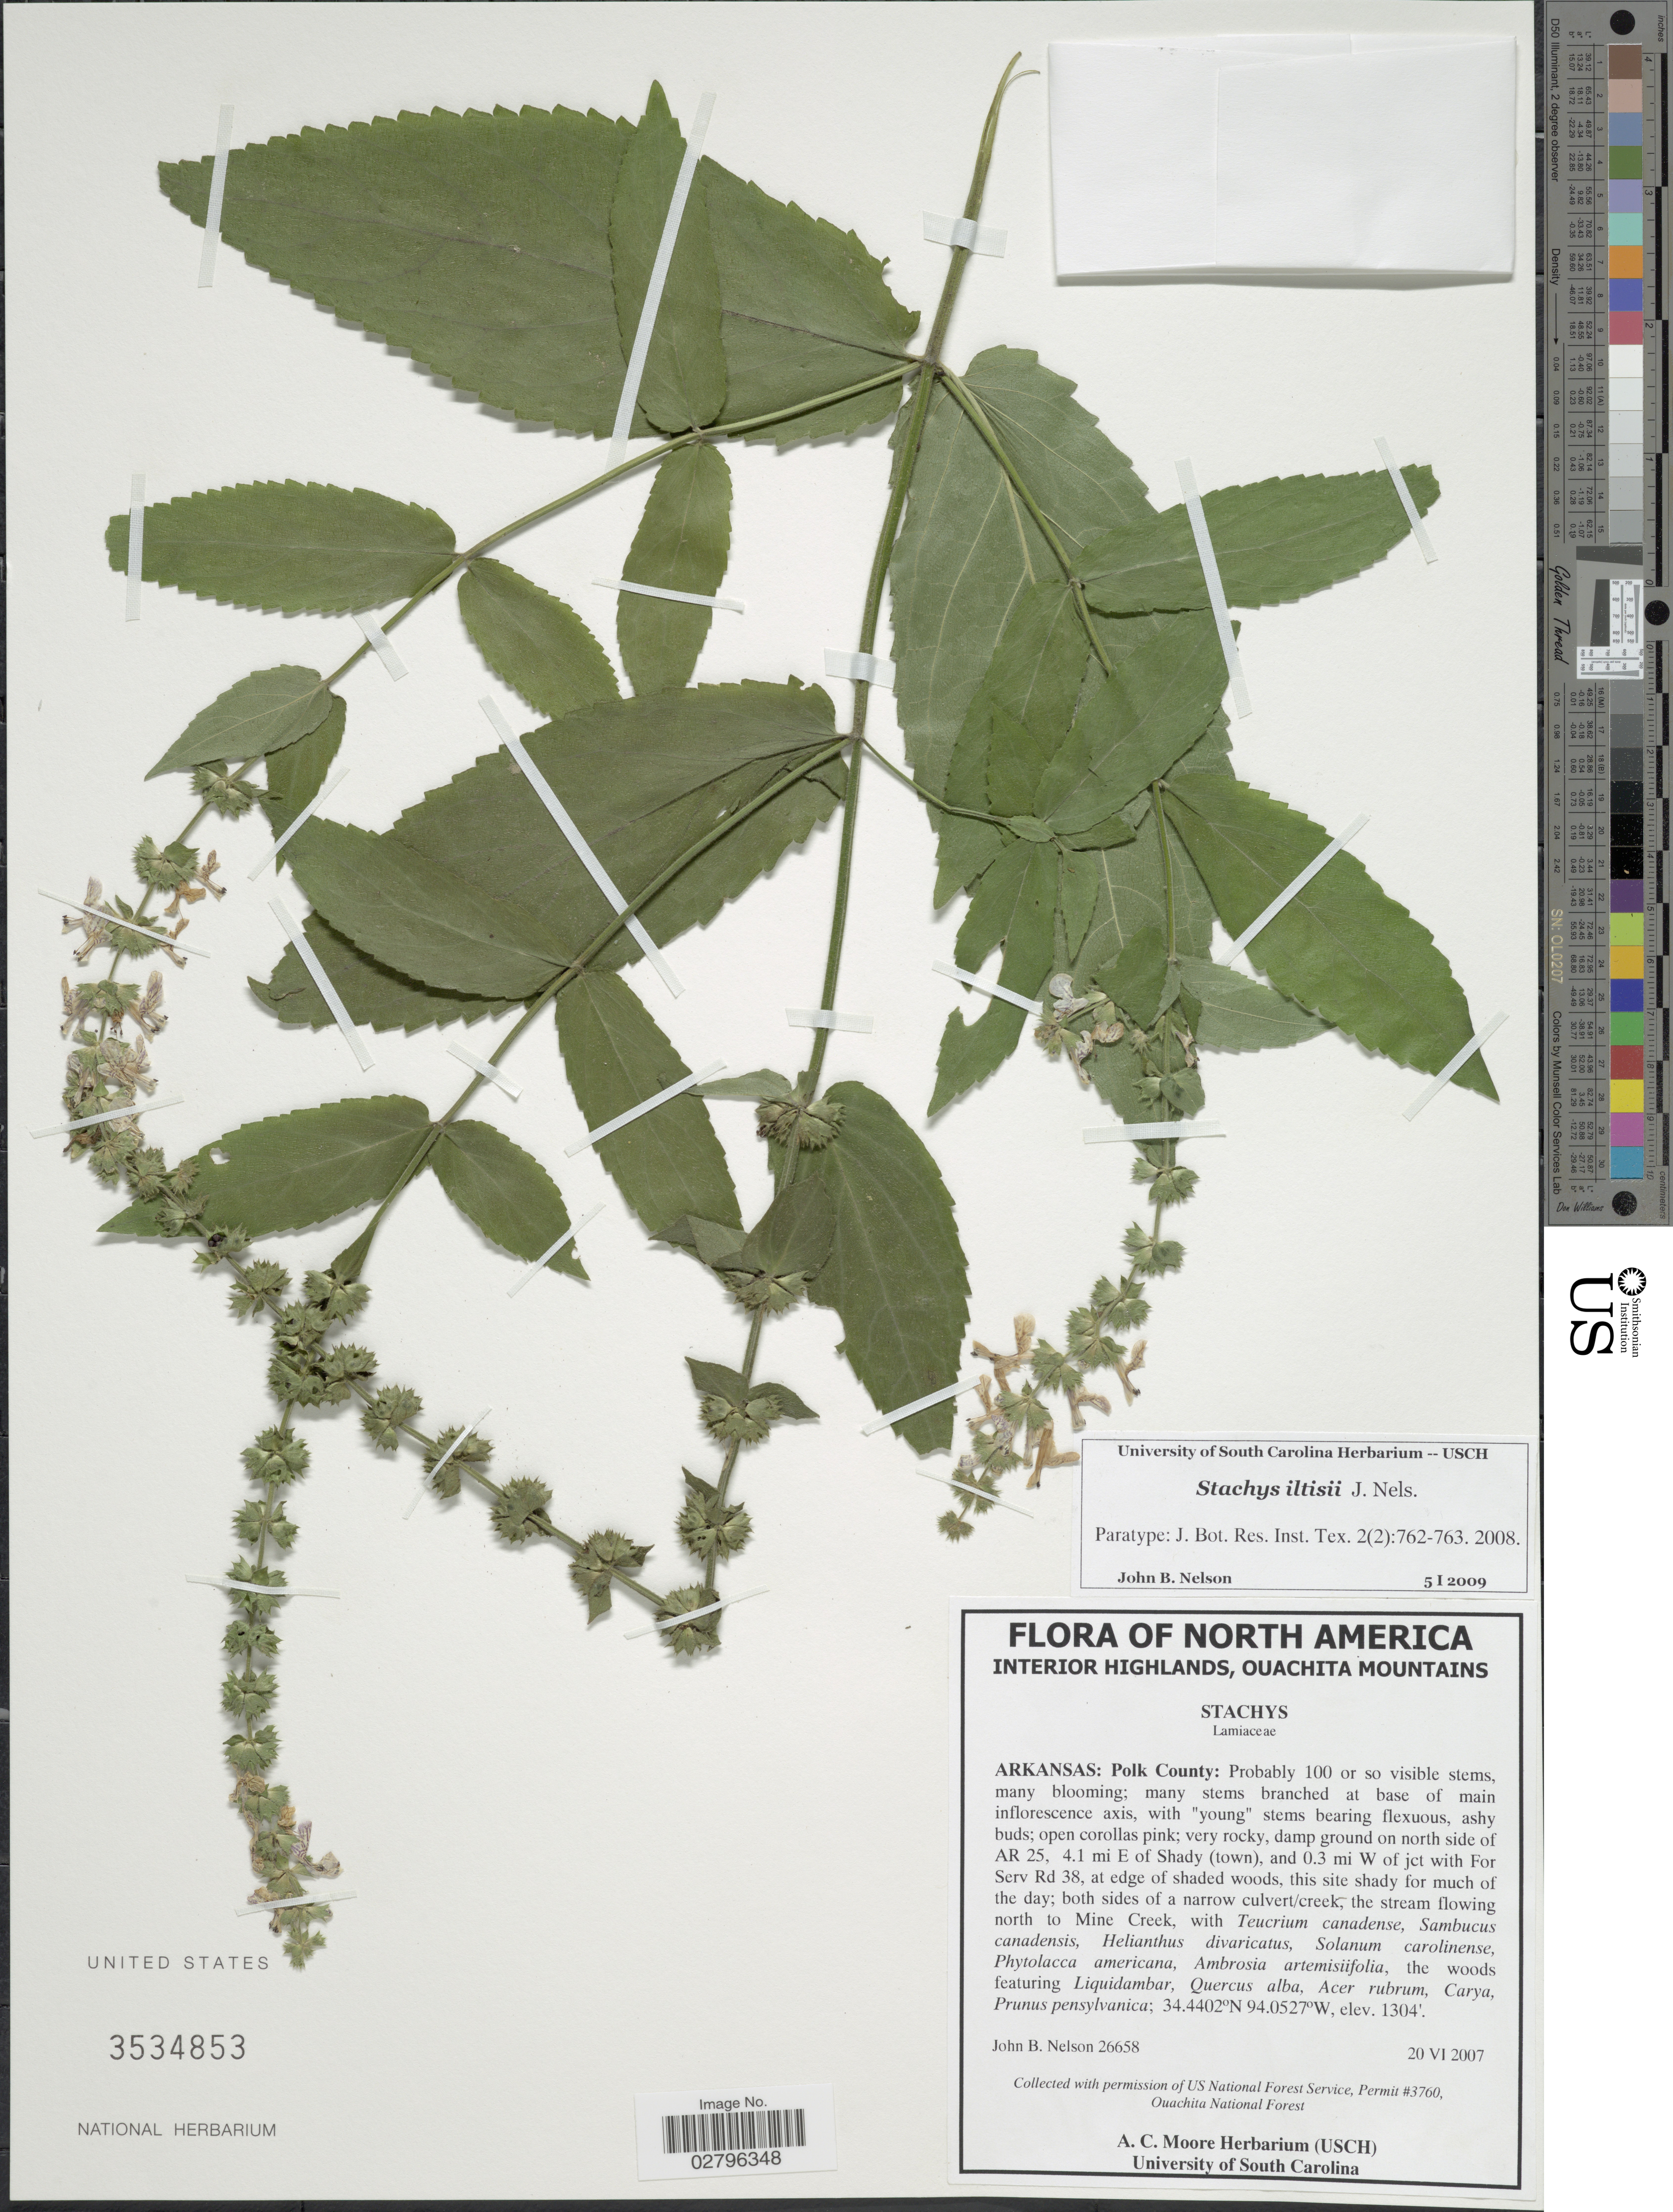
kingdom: Plantae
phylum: Tracheophyta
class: Magnoliopsida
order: Lamiales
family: Lamiaceae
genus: Stachys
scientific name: Stachys iltisii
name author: J.B. Nelson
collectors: J. B. Nelson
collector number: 26658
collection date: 2007-06-20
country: United States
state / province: Arkansas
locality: Interior Highlands, Ouachita Mountains. Polk County. On north side of AR 25, 4.1 mi E of Shady (town), and 0.3 mi W of jct with For Serv Rd 38, at edge of shaded woods, this site shady for much of the day; both sides of a narrow culvert/creek, the stream flowing north to Mine Creek.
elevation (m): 397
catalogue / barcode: US 3534853